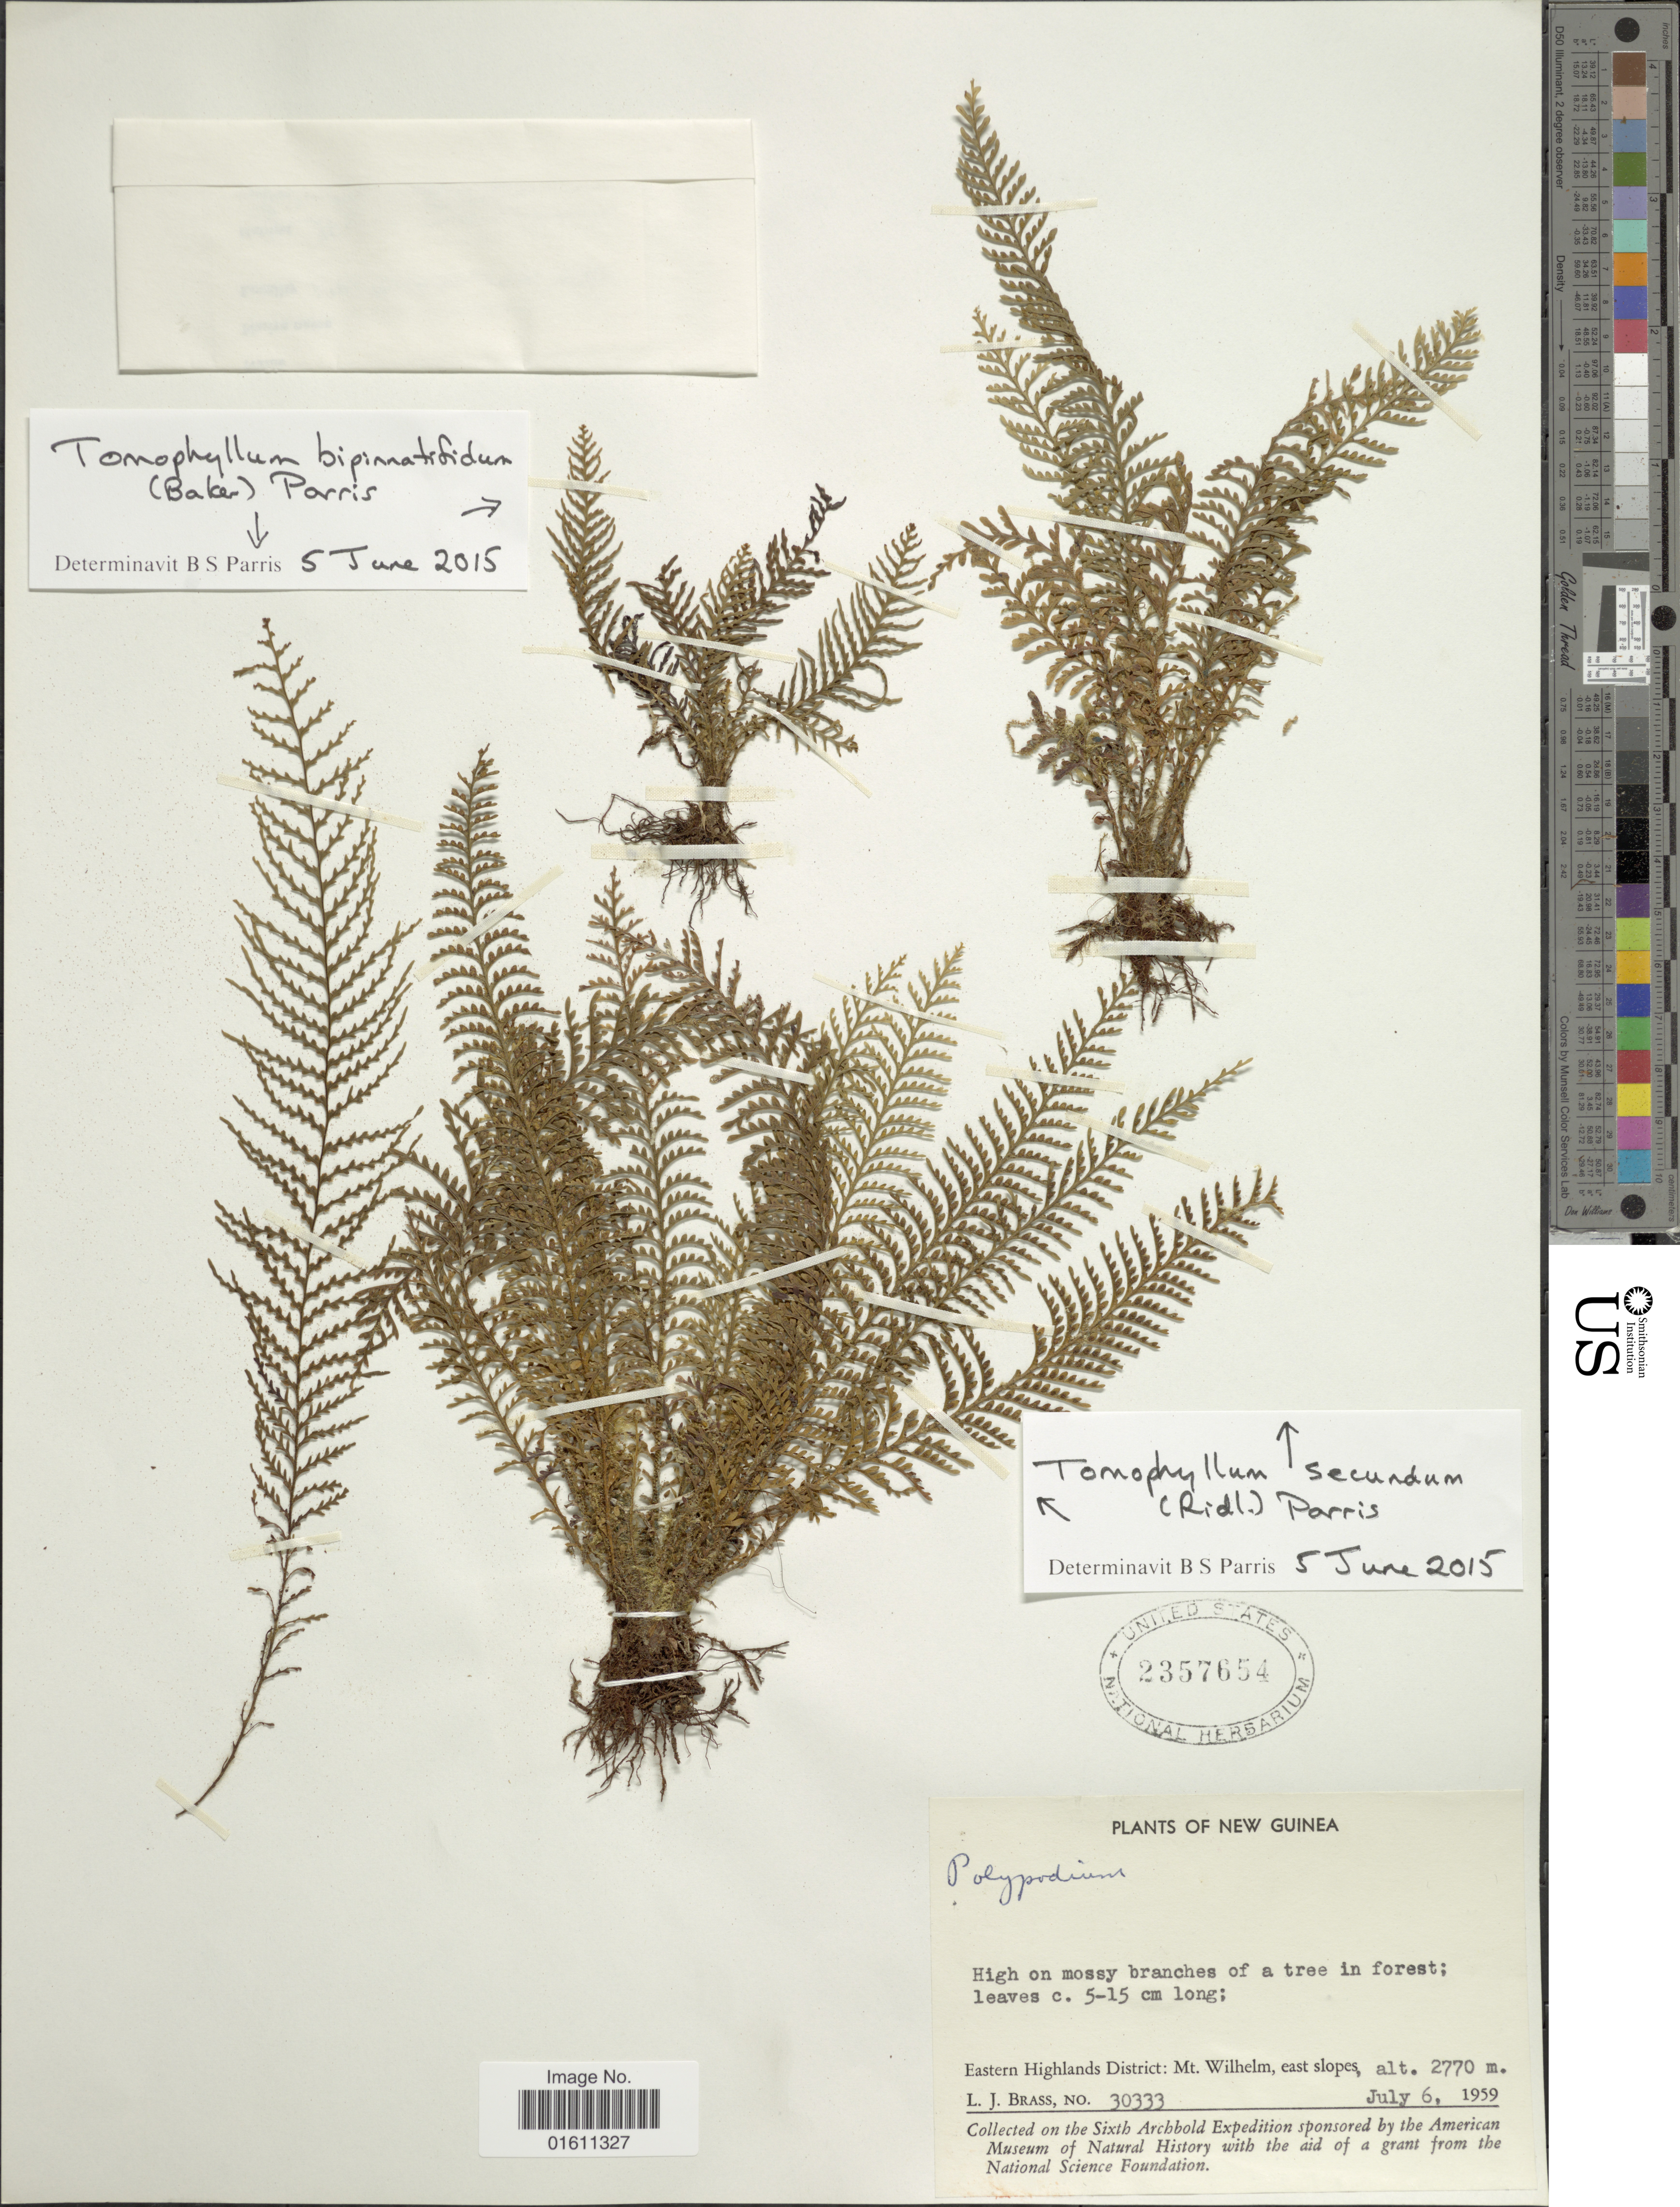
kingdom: Plantae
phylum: Tracheophyta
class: Polypodiopsida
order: Polypodiales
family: Polypodiaceae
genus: Tomophyllum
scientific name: Tomophyllum secundum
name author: (Ridl.) Parris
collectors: L. J. Brass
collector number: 30333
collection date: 1959-07-06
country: Papua New Guinea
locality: New Guinea, Eastern Highlands District: Mt. Wilhelm, east slopes.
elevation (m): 2770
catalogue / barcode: US 2357654